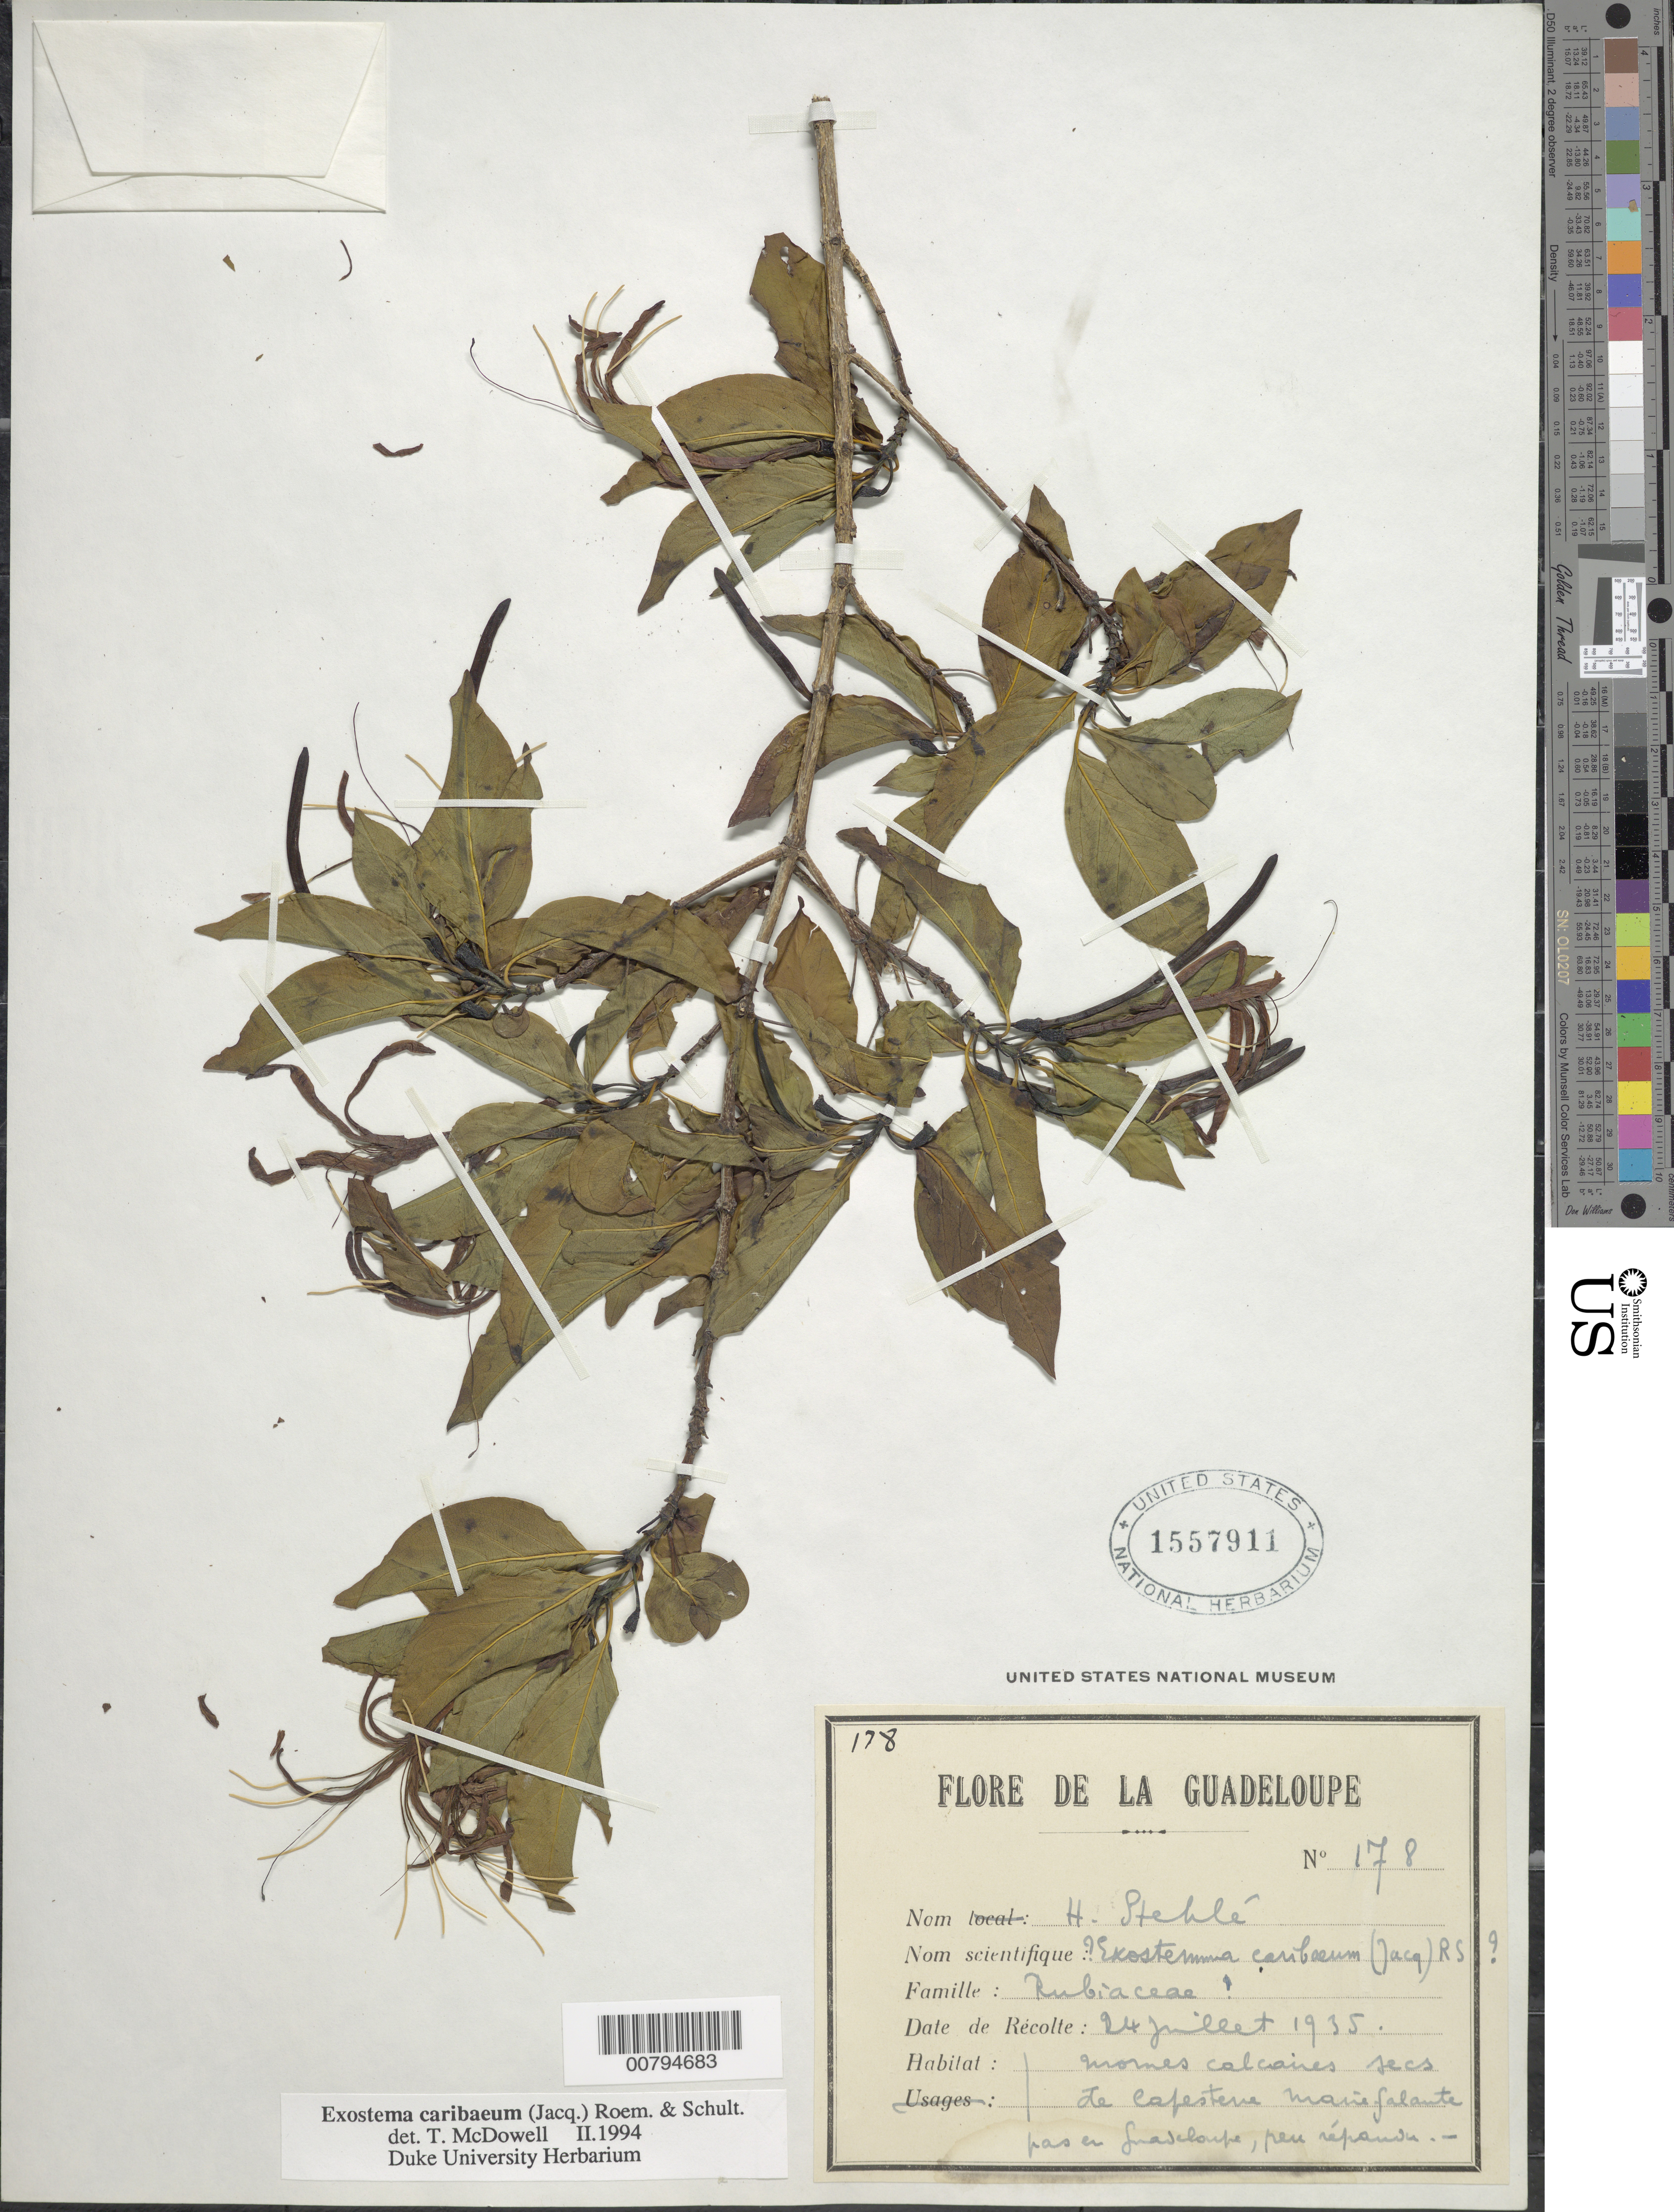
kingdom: Plantae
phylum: Tracheophyta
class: Magnoliopsida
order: Gentianales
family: Rubiaceae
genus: Exostema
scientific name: Exostema caribaeum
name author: (Jacq.) Roem. & Schult.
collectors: H. Stehlé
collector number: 178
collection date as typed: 24 Jul 1935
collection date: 1935-07-24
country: Guadeloupe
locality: Le Cafestene Maire falante (?)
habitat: Mornes calcaires secs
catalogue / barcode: US 1557911